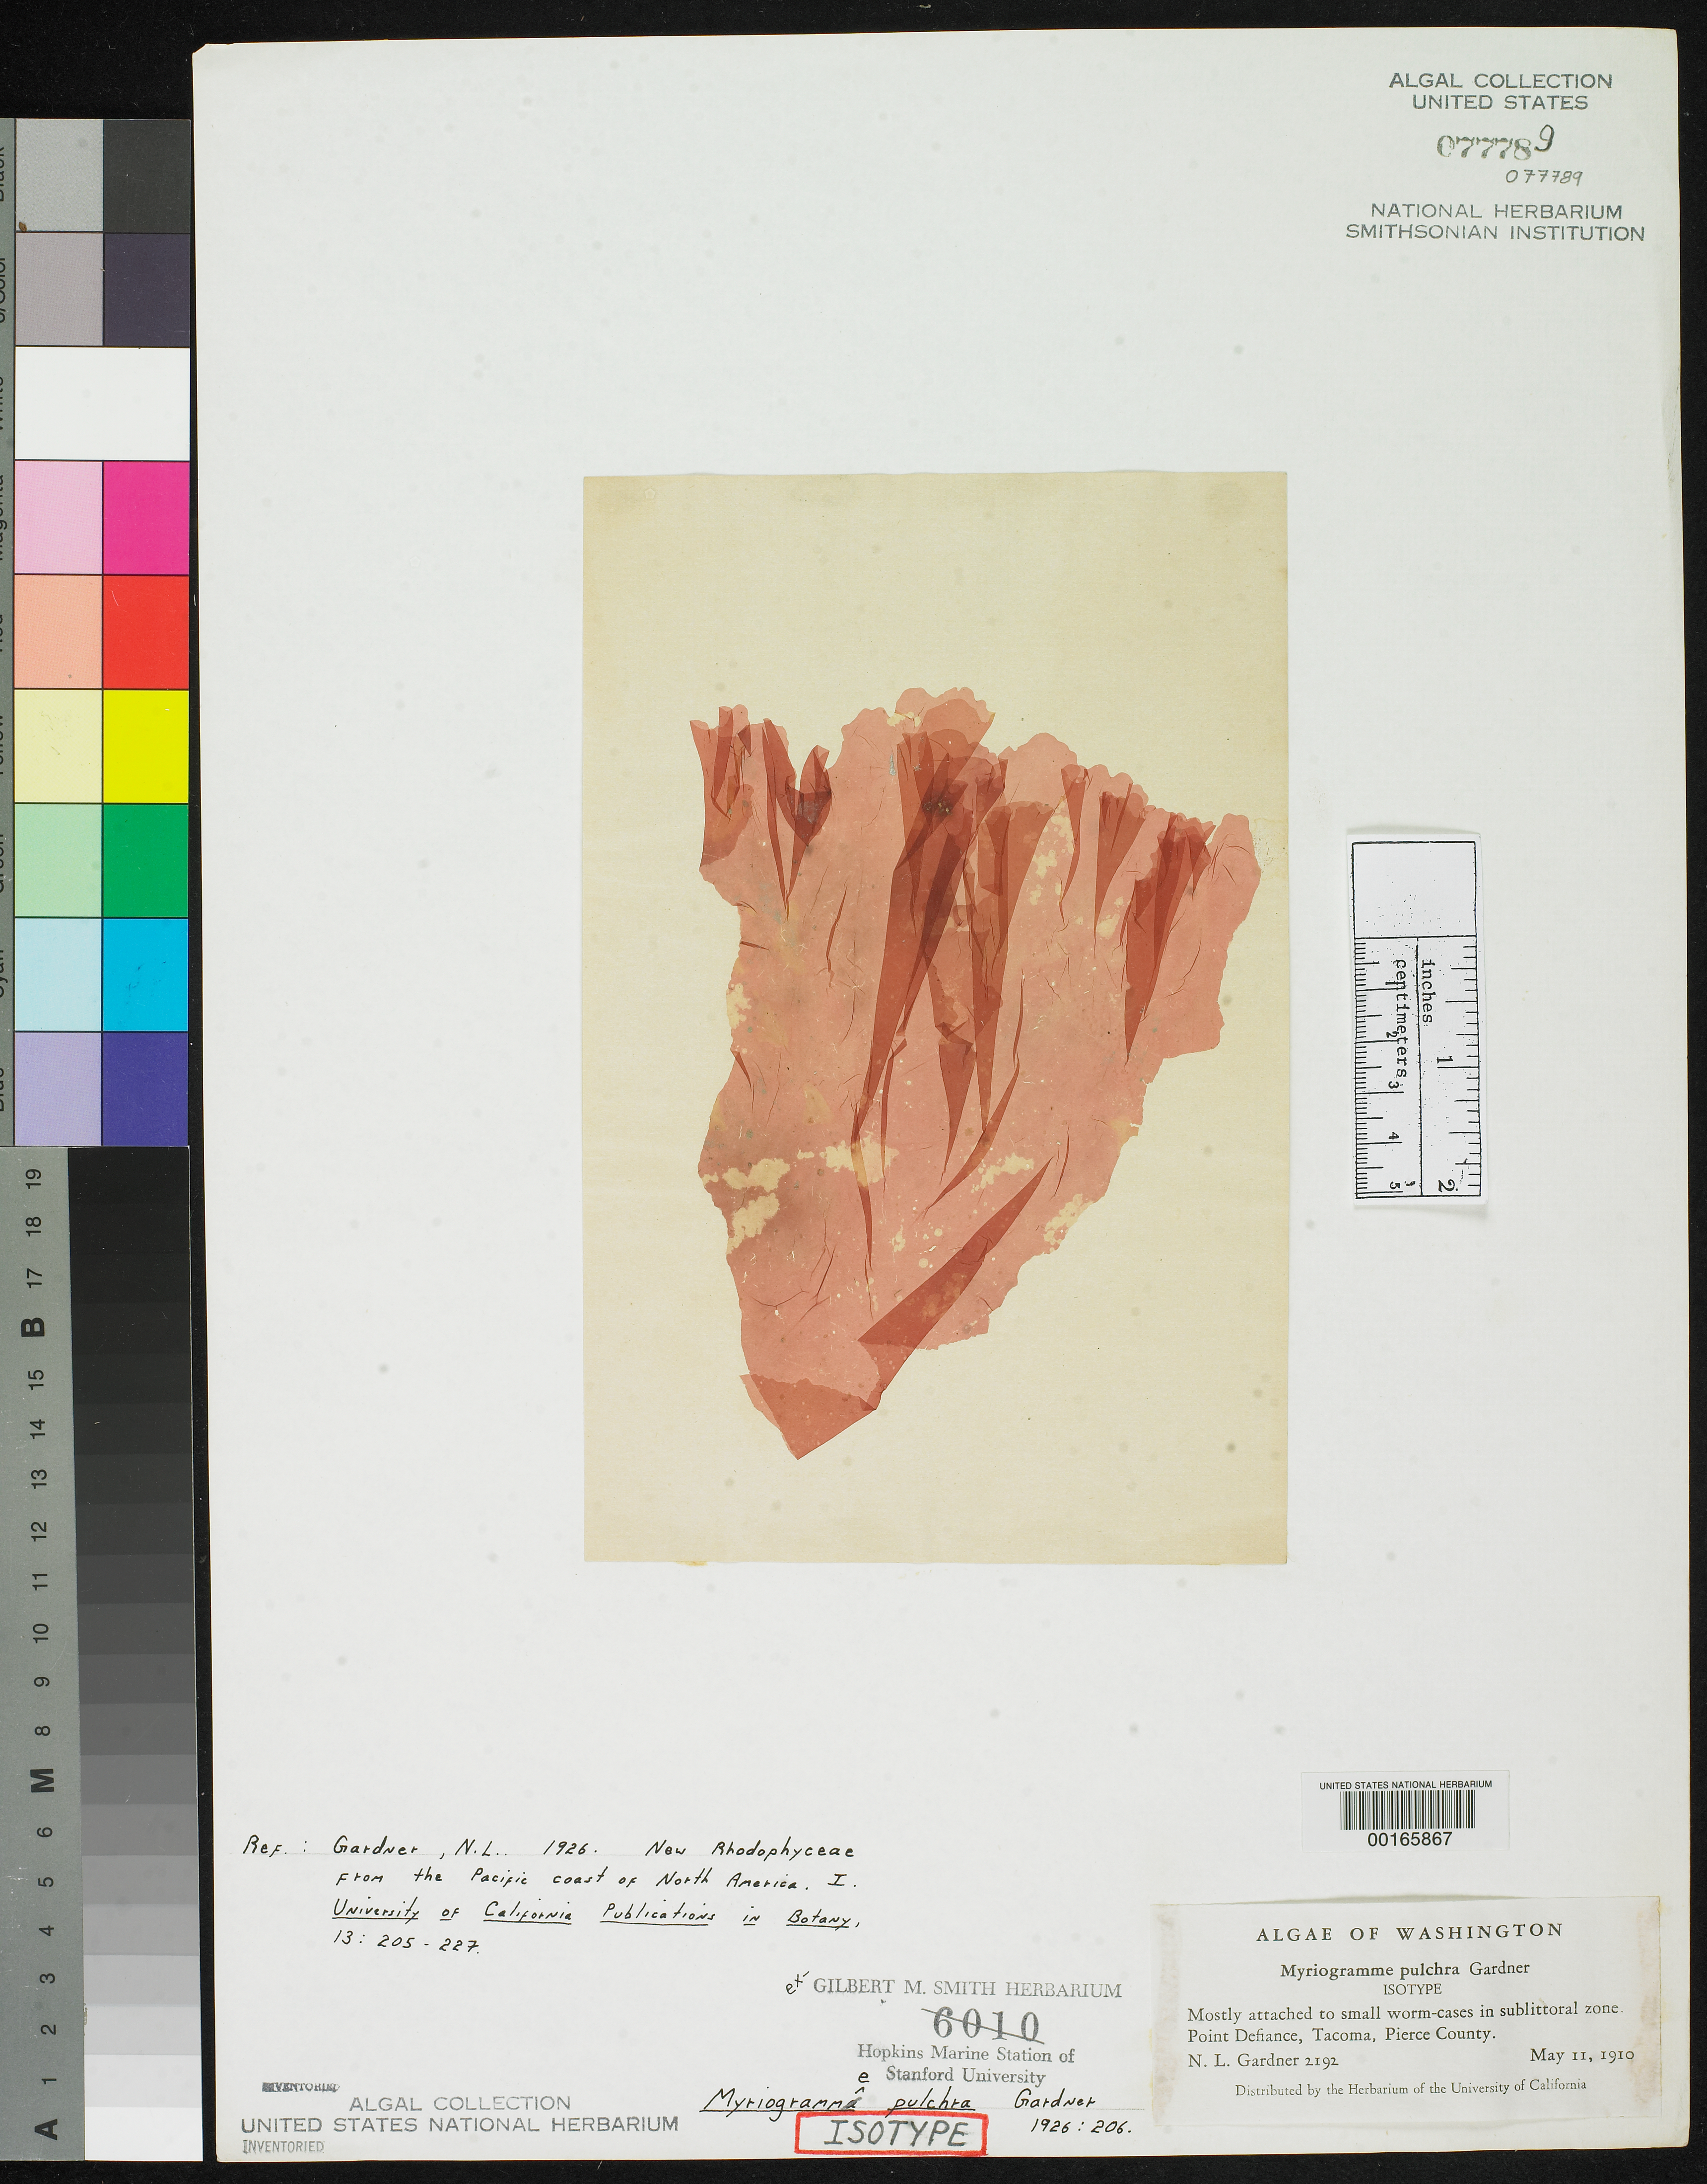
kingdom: Plantae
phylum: Rhodophyta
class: Florideophyceae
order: Ceramiales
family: Delesseriaceae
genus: Myriogramme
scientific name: Myriogramme pulchra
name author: N.L. Gardner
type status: Isotype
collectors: N. Gardner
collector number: NLG 2192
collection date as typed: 11 May 1910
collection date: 1910-05-11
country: United States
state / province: Washington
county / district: Pierce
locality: Tacoma, Point Defiance.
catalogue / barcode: US 77789